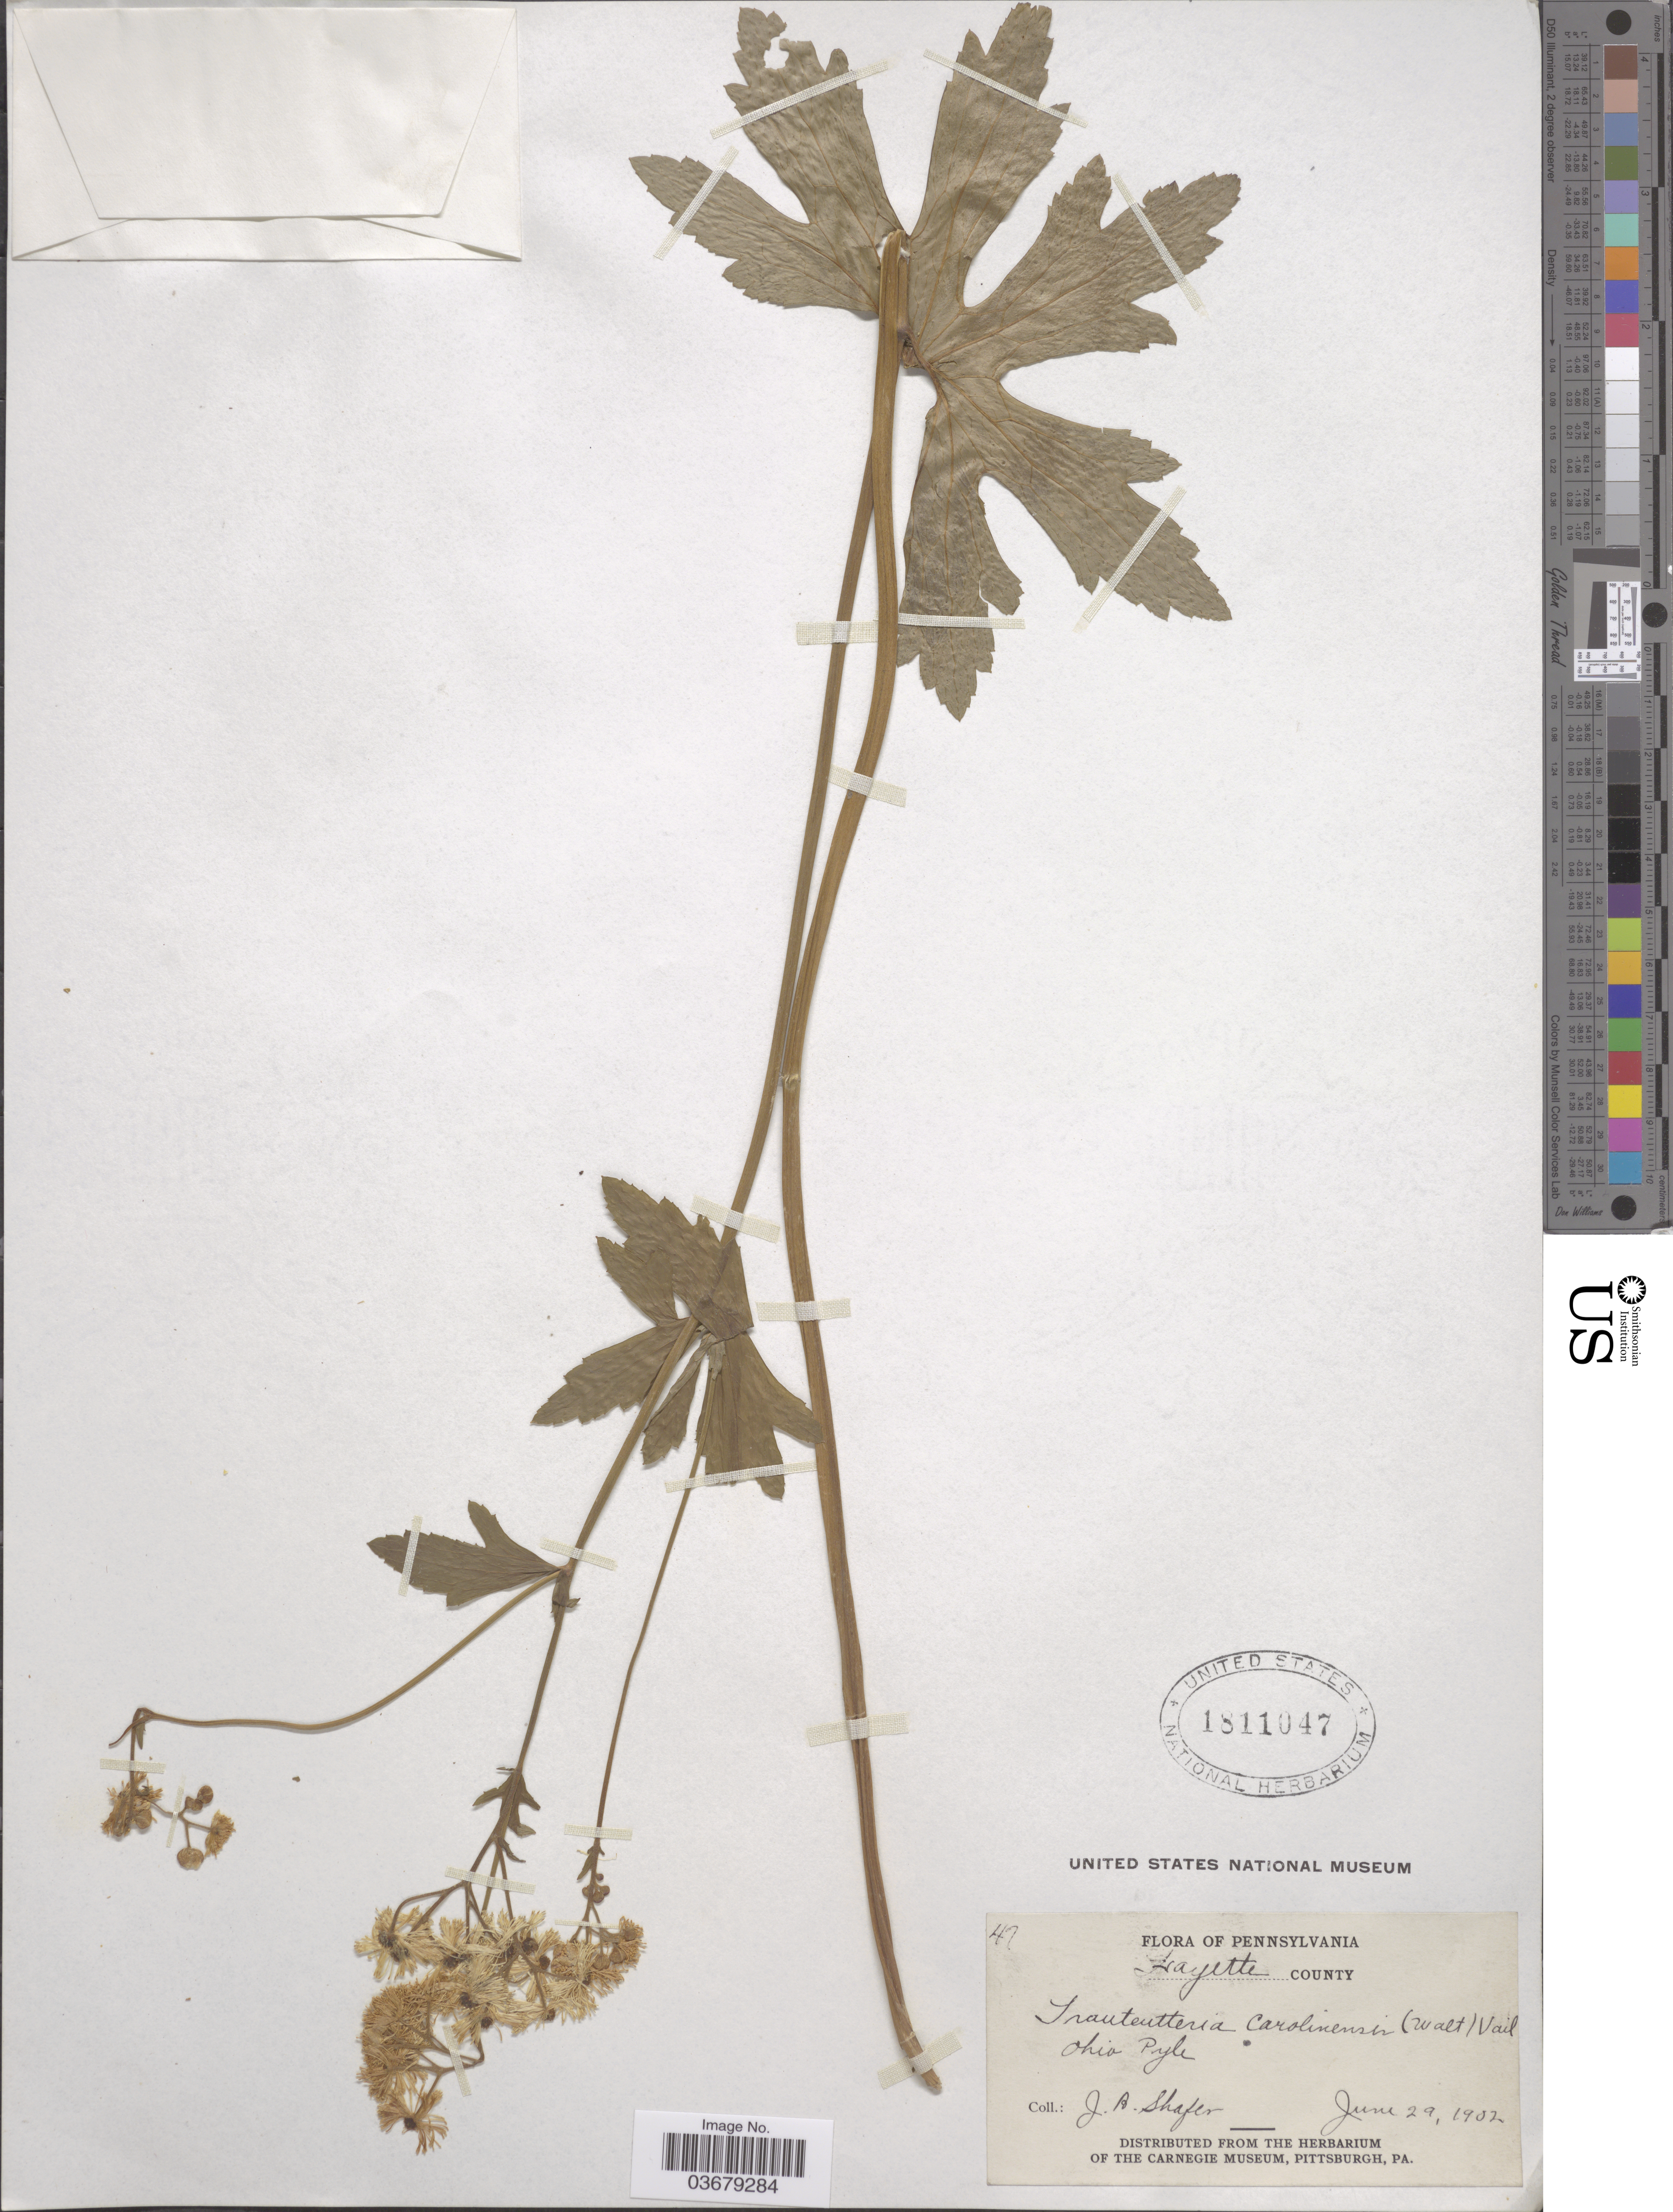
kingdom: Plantae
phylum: Tracheophyta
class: Magnoliopsida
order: Ranunculales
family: Ranunculaceae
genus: Trautvetteria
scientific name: Trautvetteria caroliniensis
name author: (Walter) Vail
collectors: J. A. Shafer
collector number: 47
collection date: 1902-06-29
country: United States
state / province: Pennsylvania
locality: Fayette County. Ohio Pyle.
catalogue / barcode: US 1811047